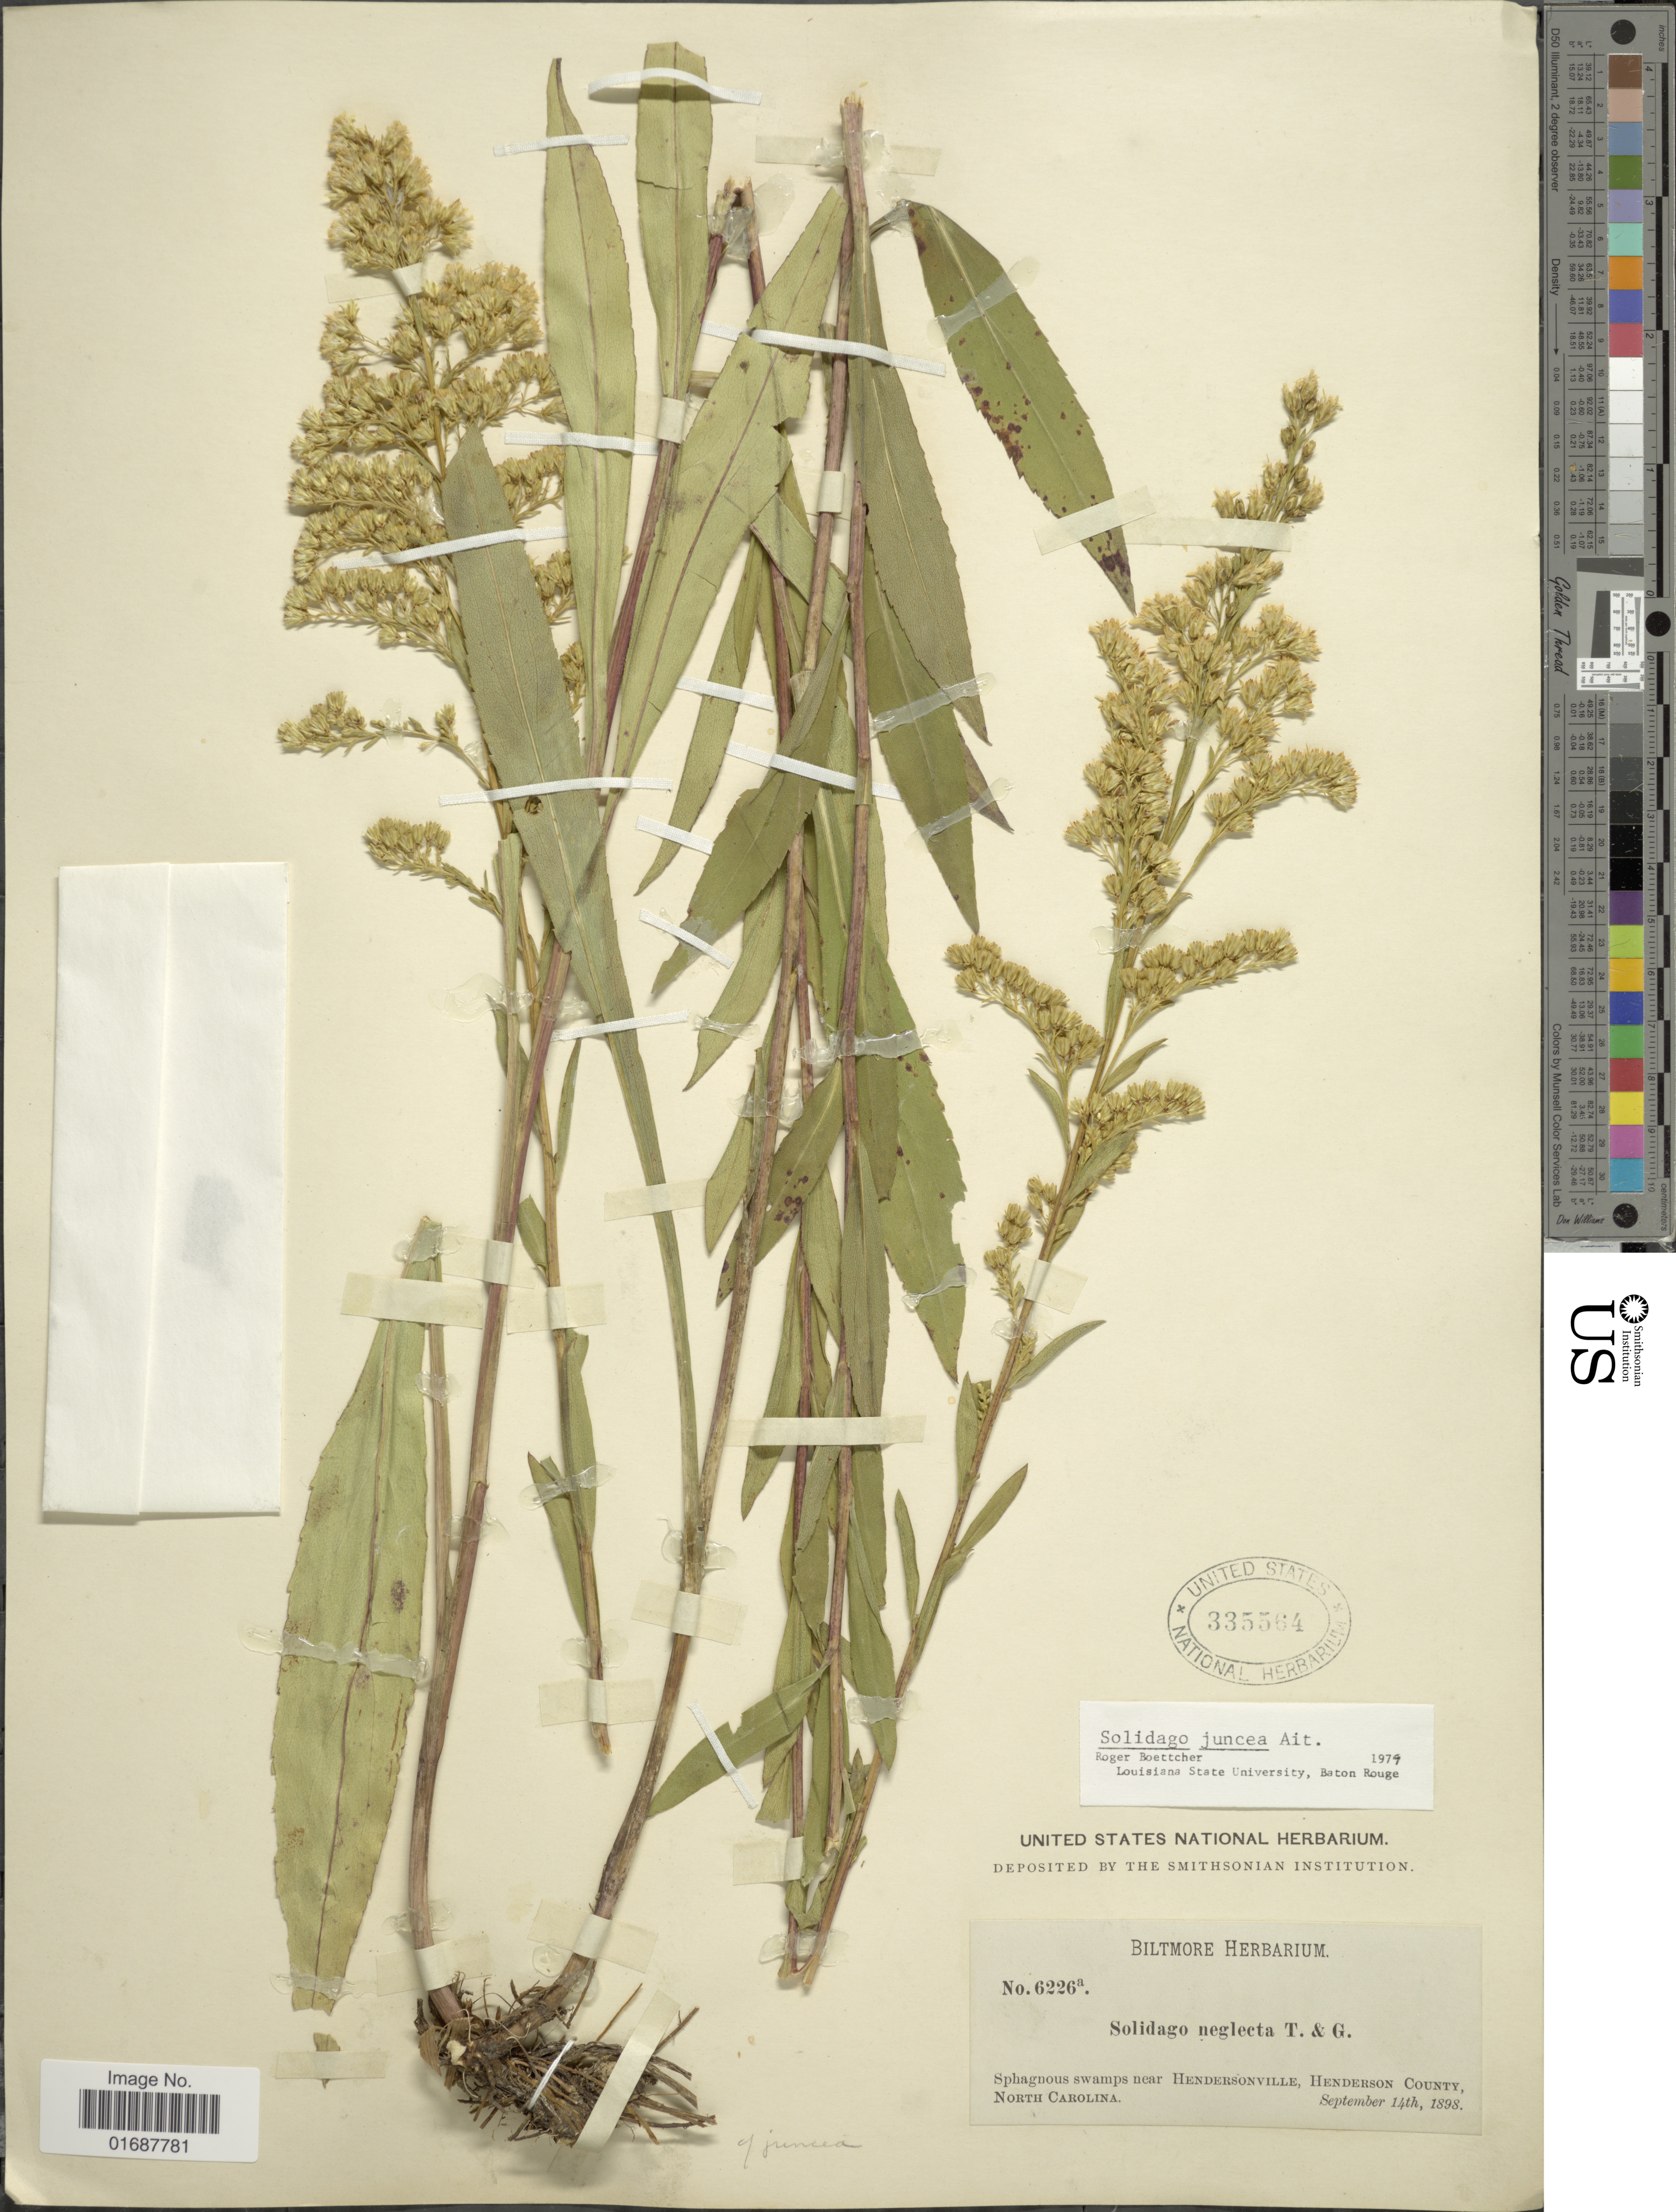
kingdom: Plantae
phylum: Tracheophyta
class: Magnoliopsida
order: Asterales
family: Asteraceae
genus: Solidago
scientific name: Solidago juncea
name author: Aiton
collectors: ex herb. Biltmore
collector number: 6226a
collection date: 1898-09-14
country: United States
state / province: North Carolina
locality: Hendersonville, Henderson County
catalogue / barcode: US 335564